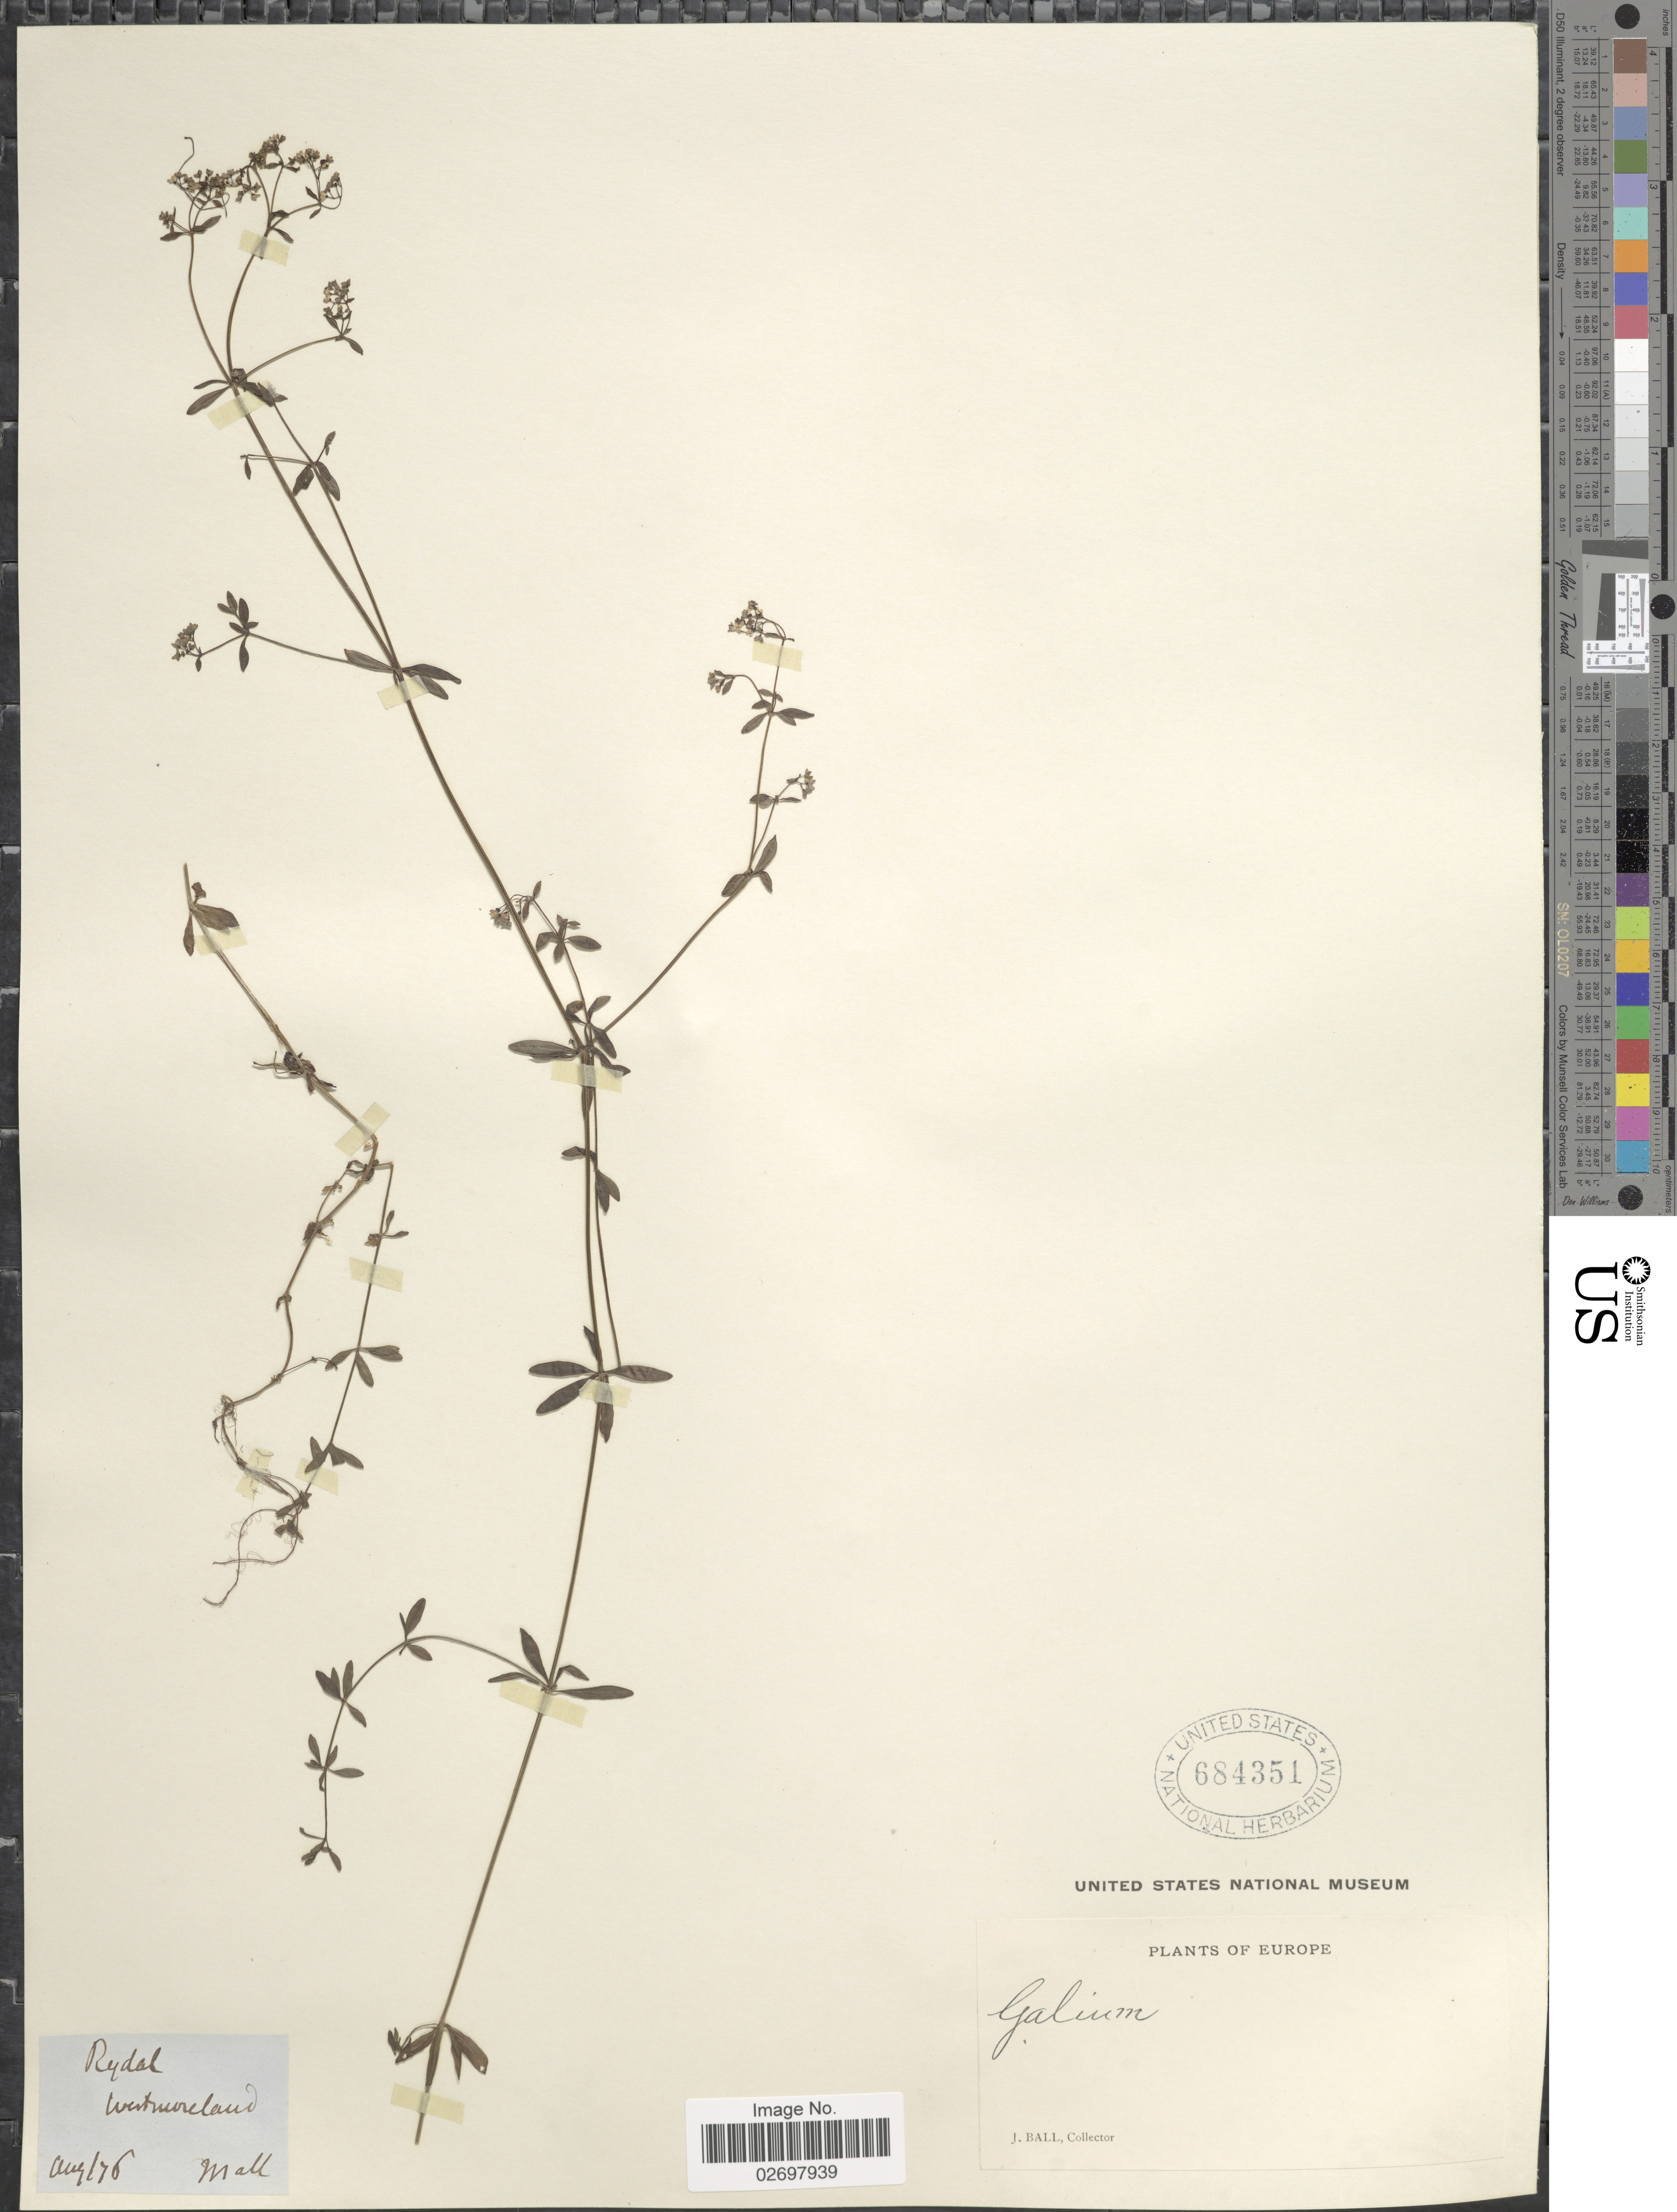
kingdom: Plantae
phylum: Tracheophyta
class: Magnoliopsida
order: Gentianales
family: Rubiaceae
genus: Galium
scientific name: Galium sp.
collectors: J. Ball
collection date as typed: Transcribed d/m/y: /8/76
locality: Rydal Westmoreland, Europe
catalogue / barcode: US 684351